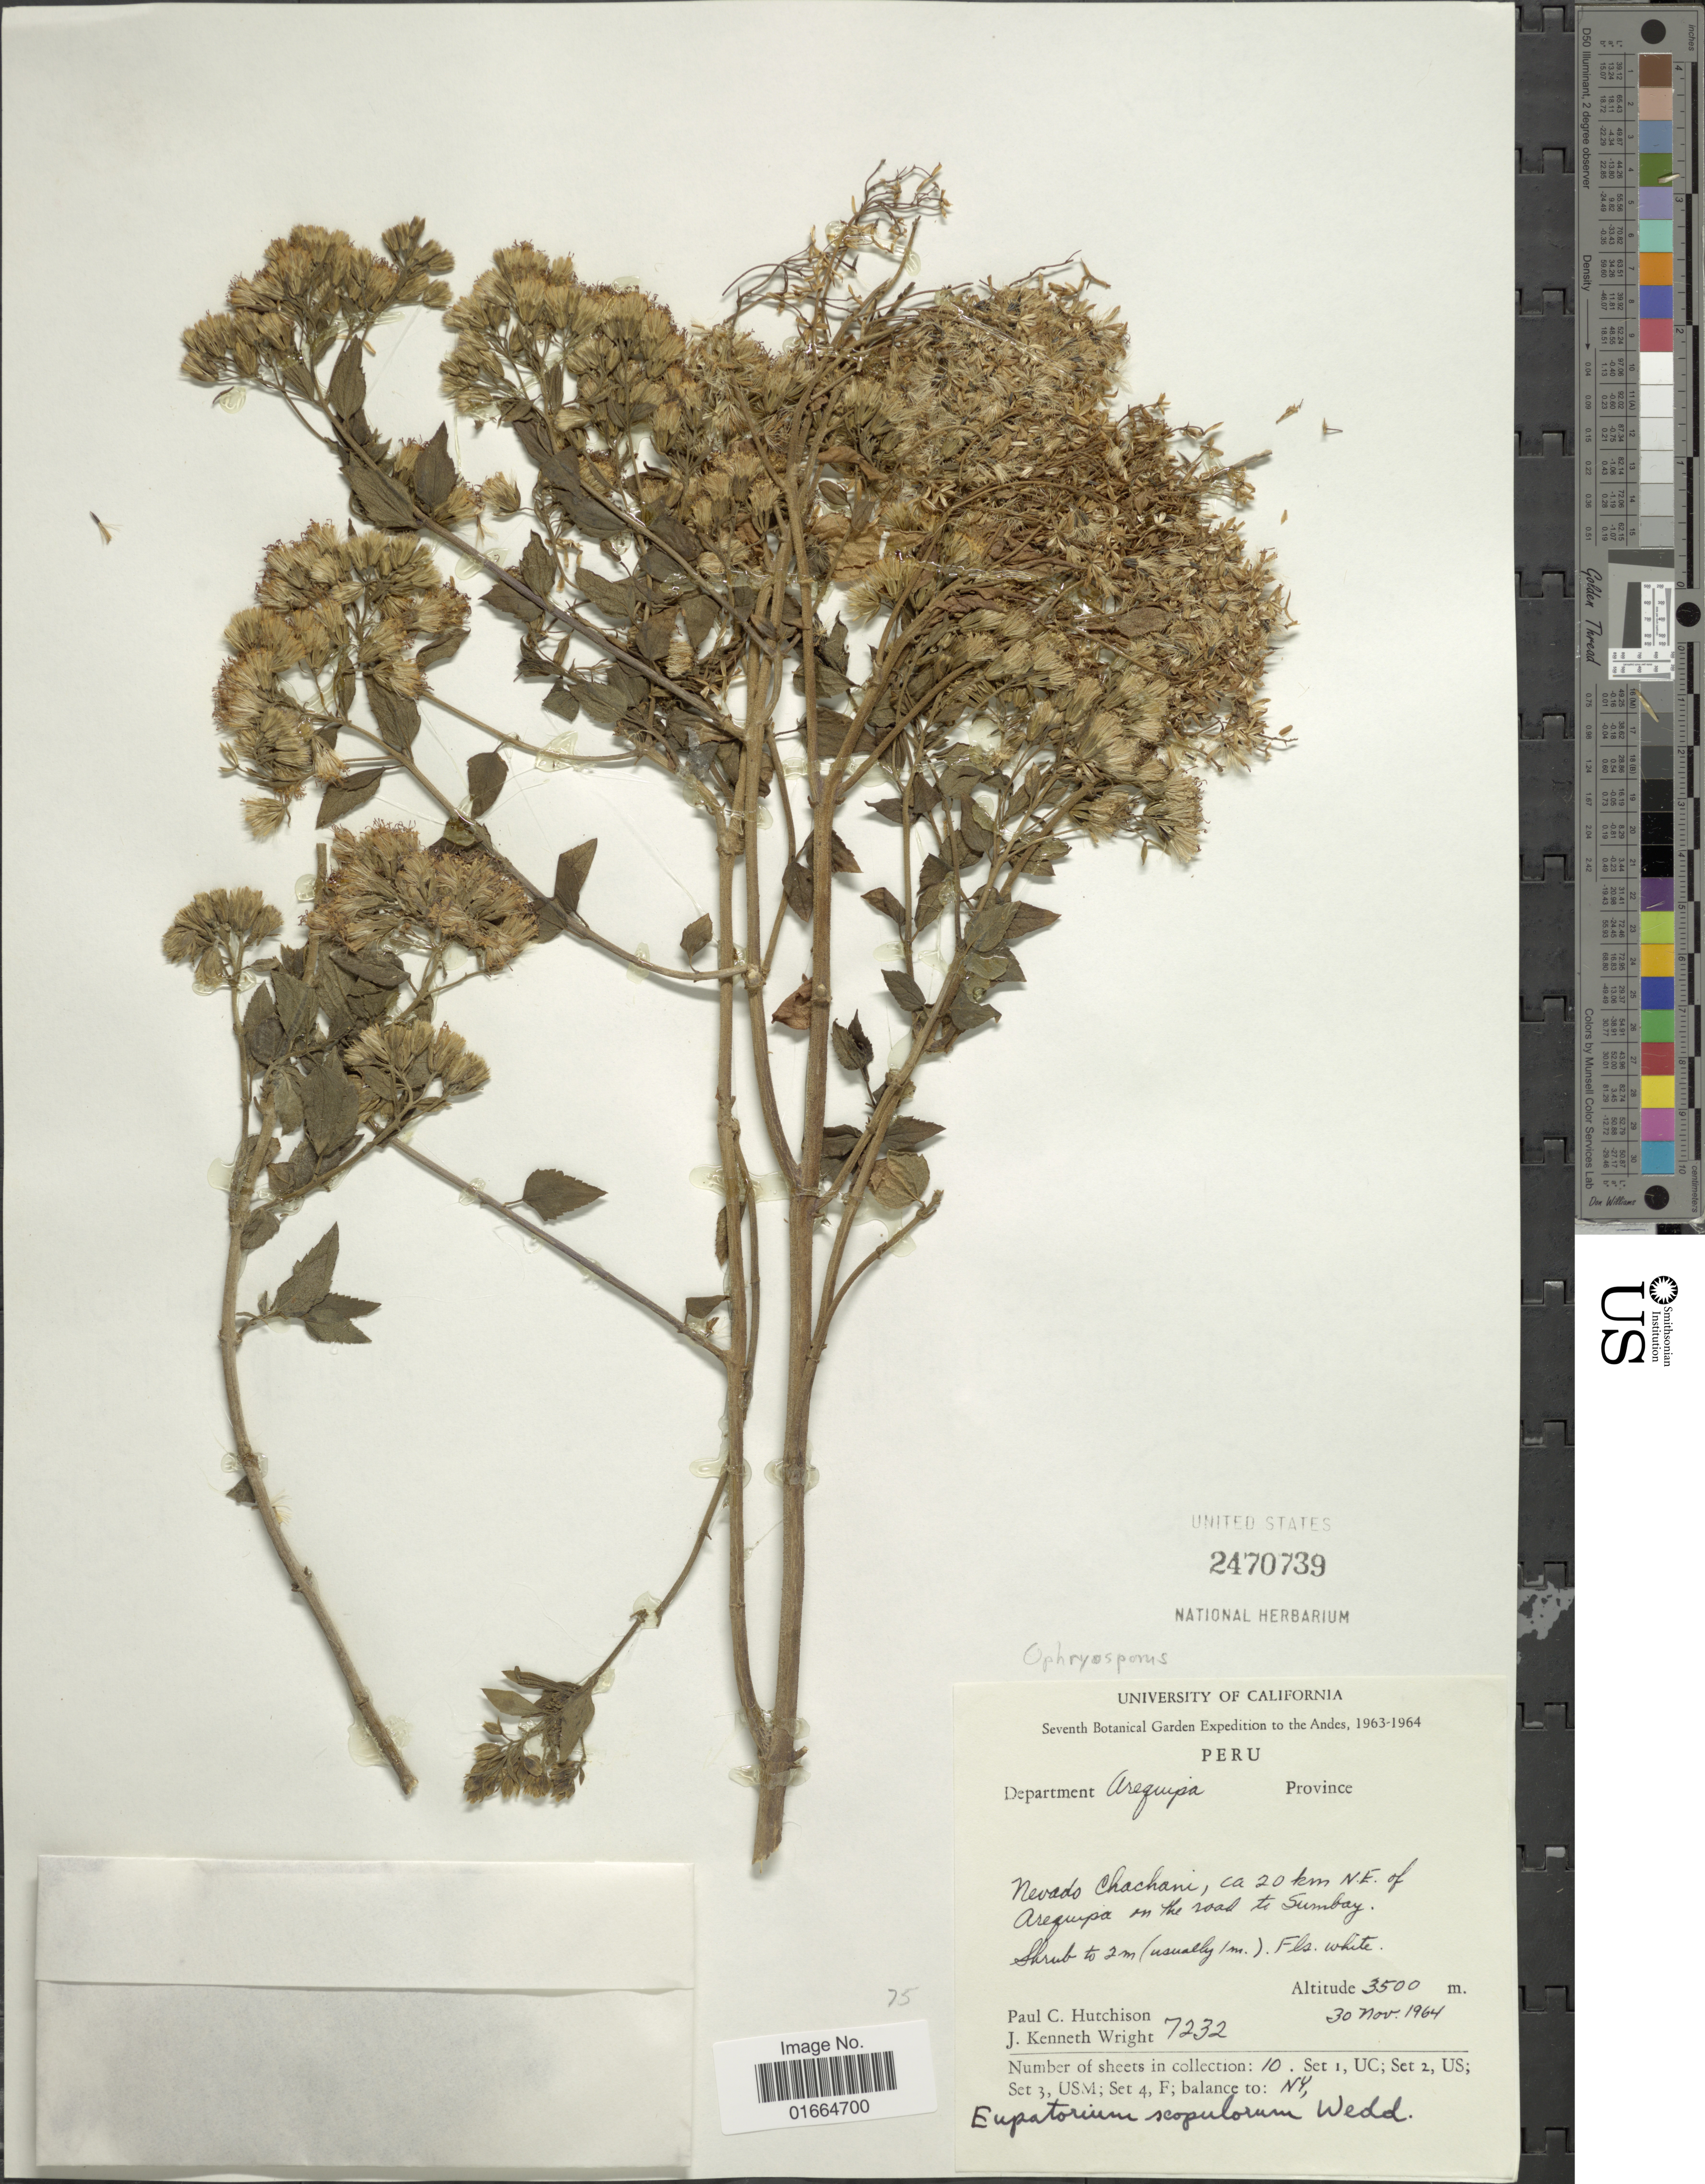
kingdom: Plantae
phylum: Tracheophyta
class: Magnoliopsida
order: Asterales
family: Asteraceae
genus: Ophryosporus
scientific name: Ophryosporus heptanthus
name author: (Sch. Bip. ex Wedd.) R.M. King & H. Rob.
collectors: P. C. Hutchison & J. K. Wright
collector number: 7232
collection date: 1964-11-30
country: Peru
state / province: Arequipa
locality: Nevado Chchani, 20 km N. E. of Arequipa on the road to Sumbay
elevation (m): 3500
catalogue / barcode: US 2470739